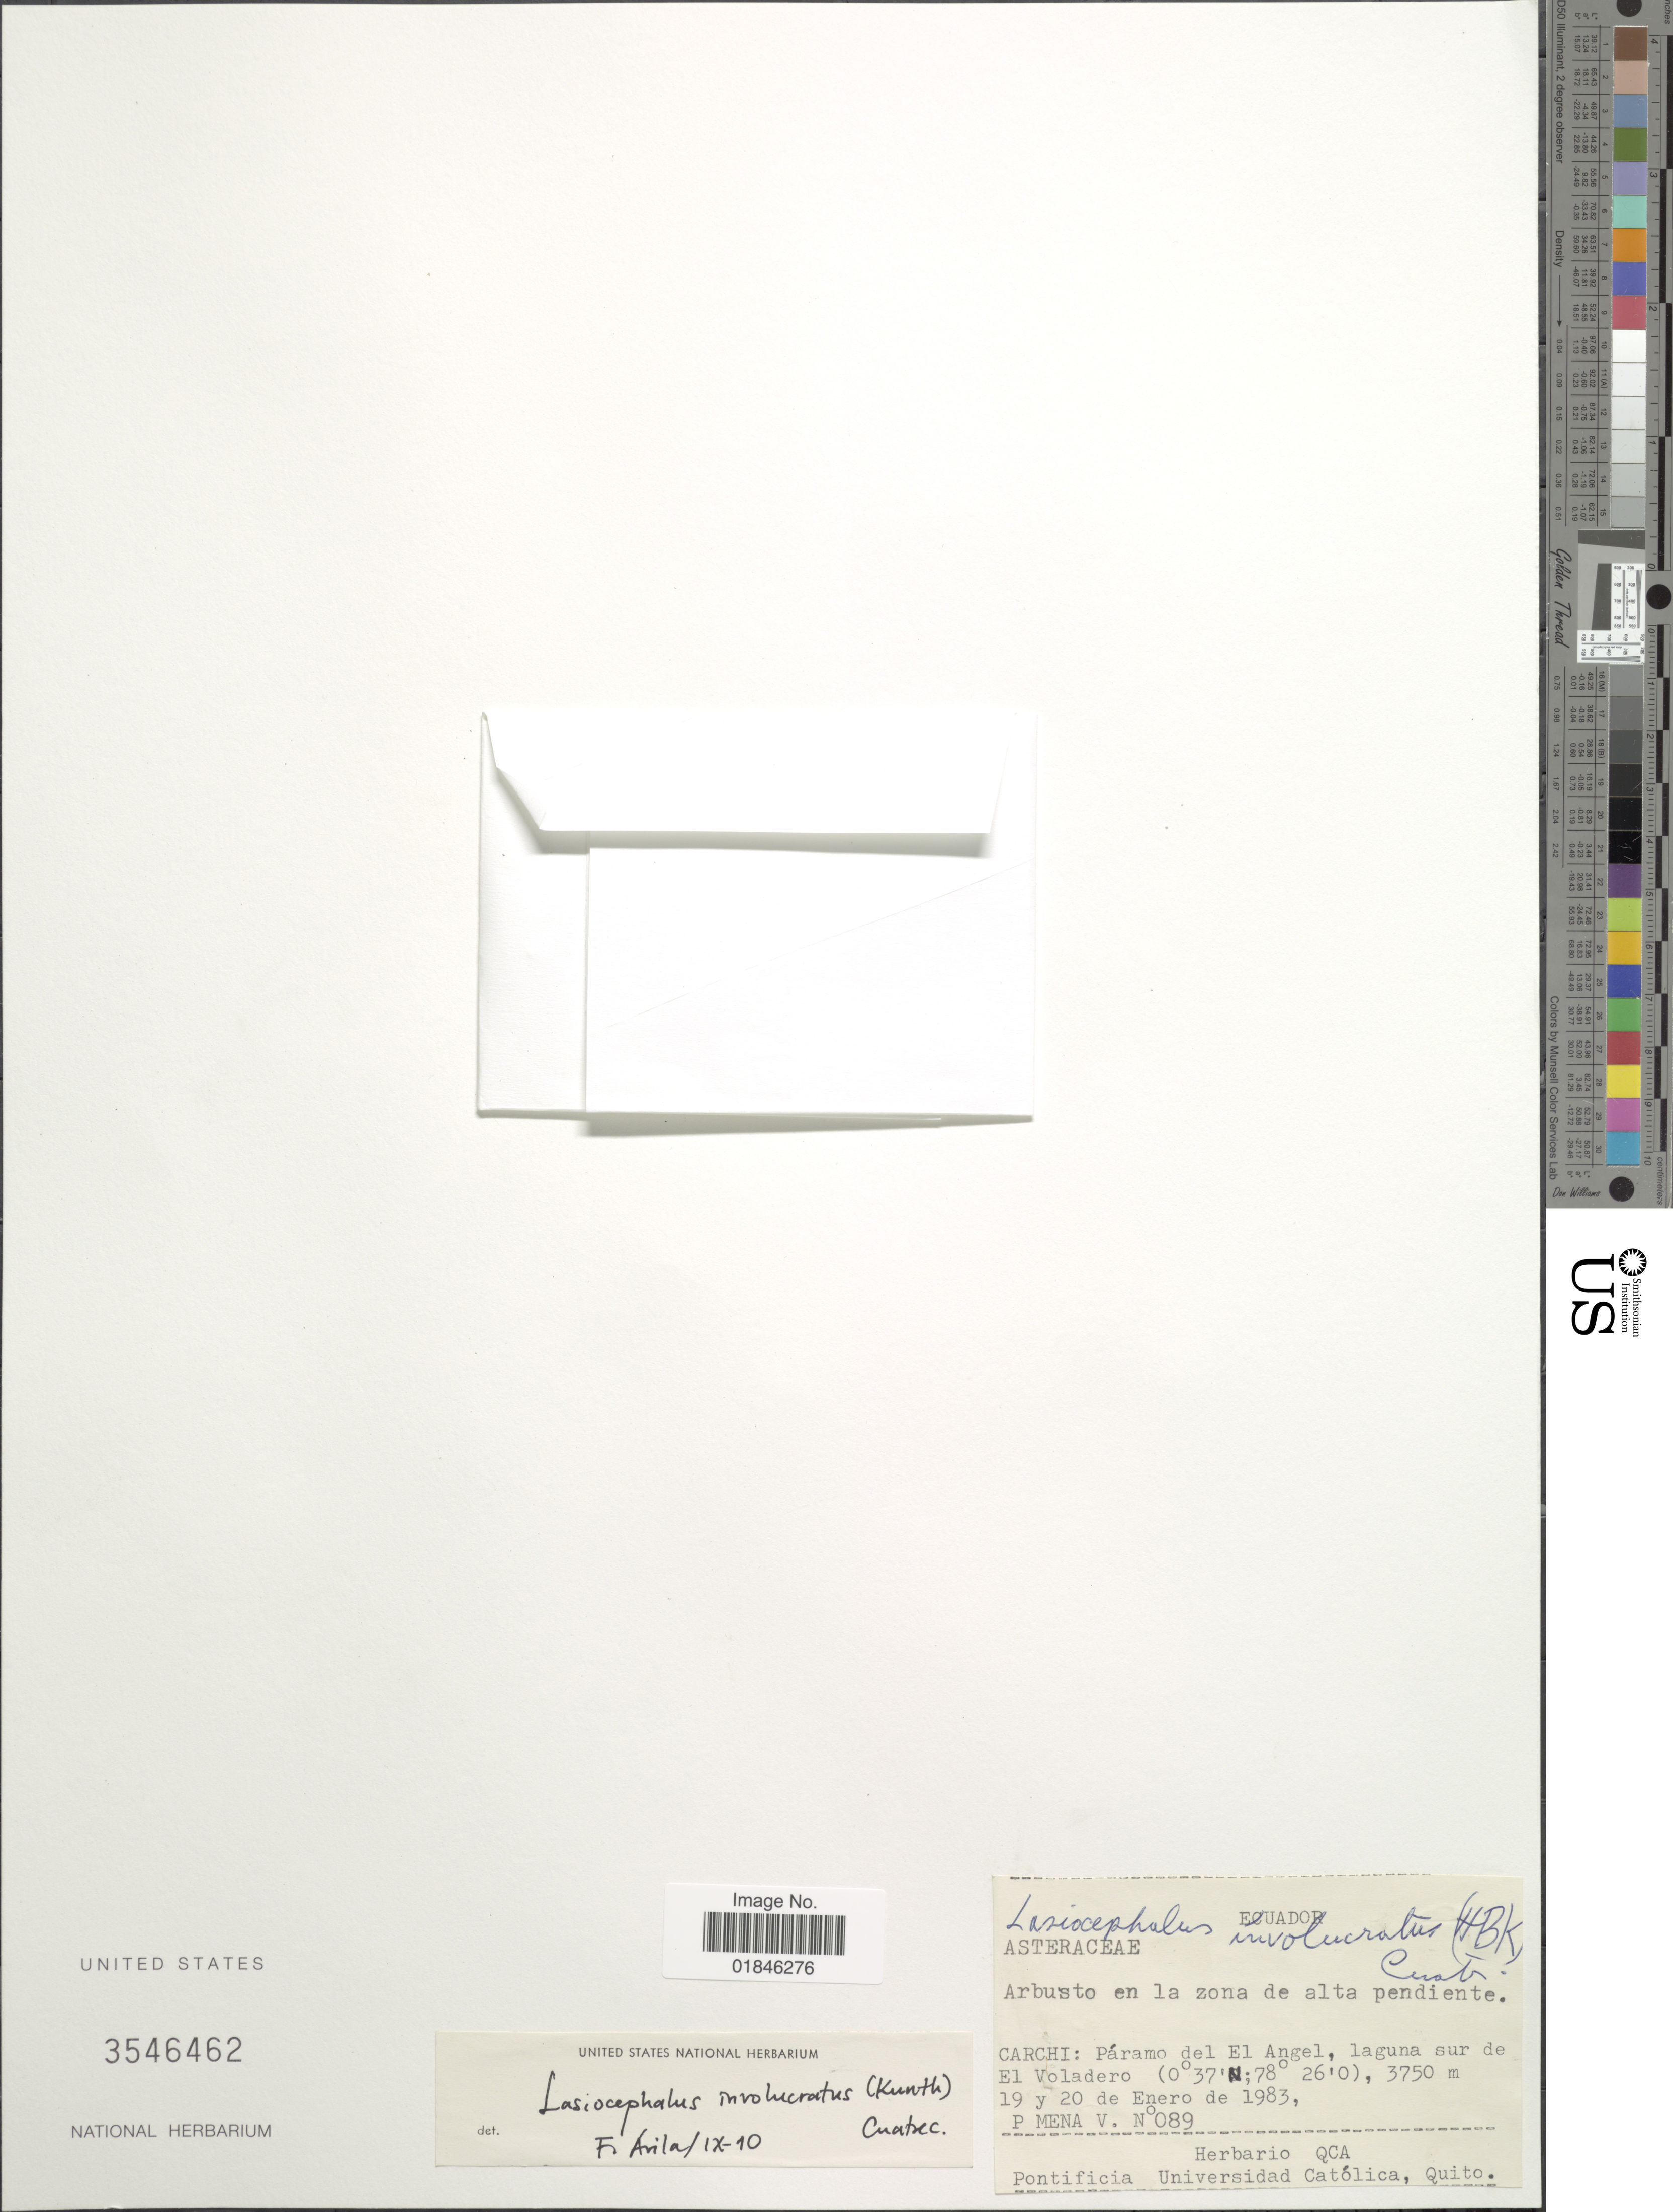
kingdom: Plantae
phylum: Tracheophyta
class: Magnoliopsida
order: Asterales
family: Asteraceae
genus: Senecio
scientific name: Senecio involucratus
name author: (Kunth) DC.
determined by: Salomon, Luciana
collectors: P. Mena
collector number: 089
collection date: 1983-01-19/1983-01-20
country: Ecuador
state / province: Carchi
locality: Carchi: Páramo del El Angel, laguna sur de El Voladero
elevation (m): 3750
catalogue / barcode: US 3546462